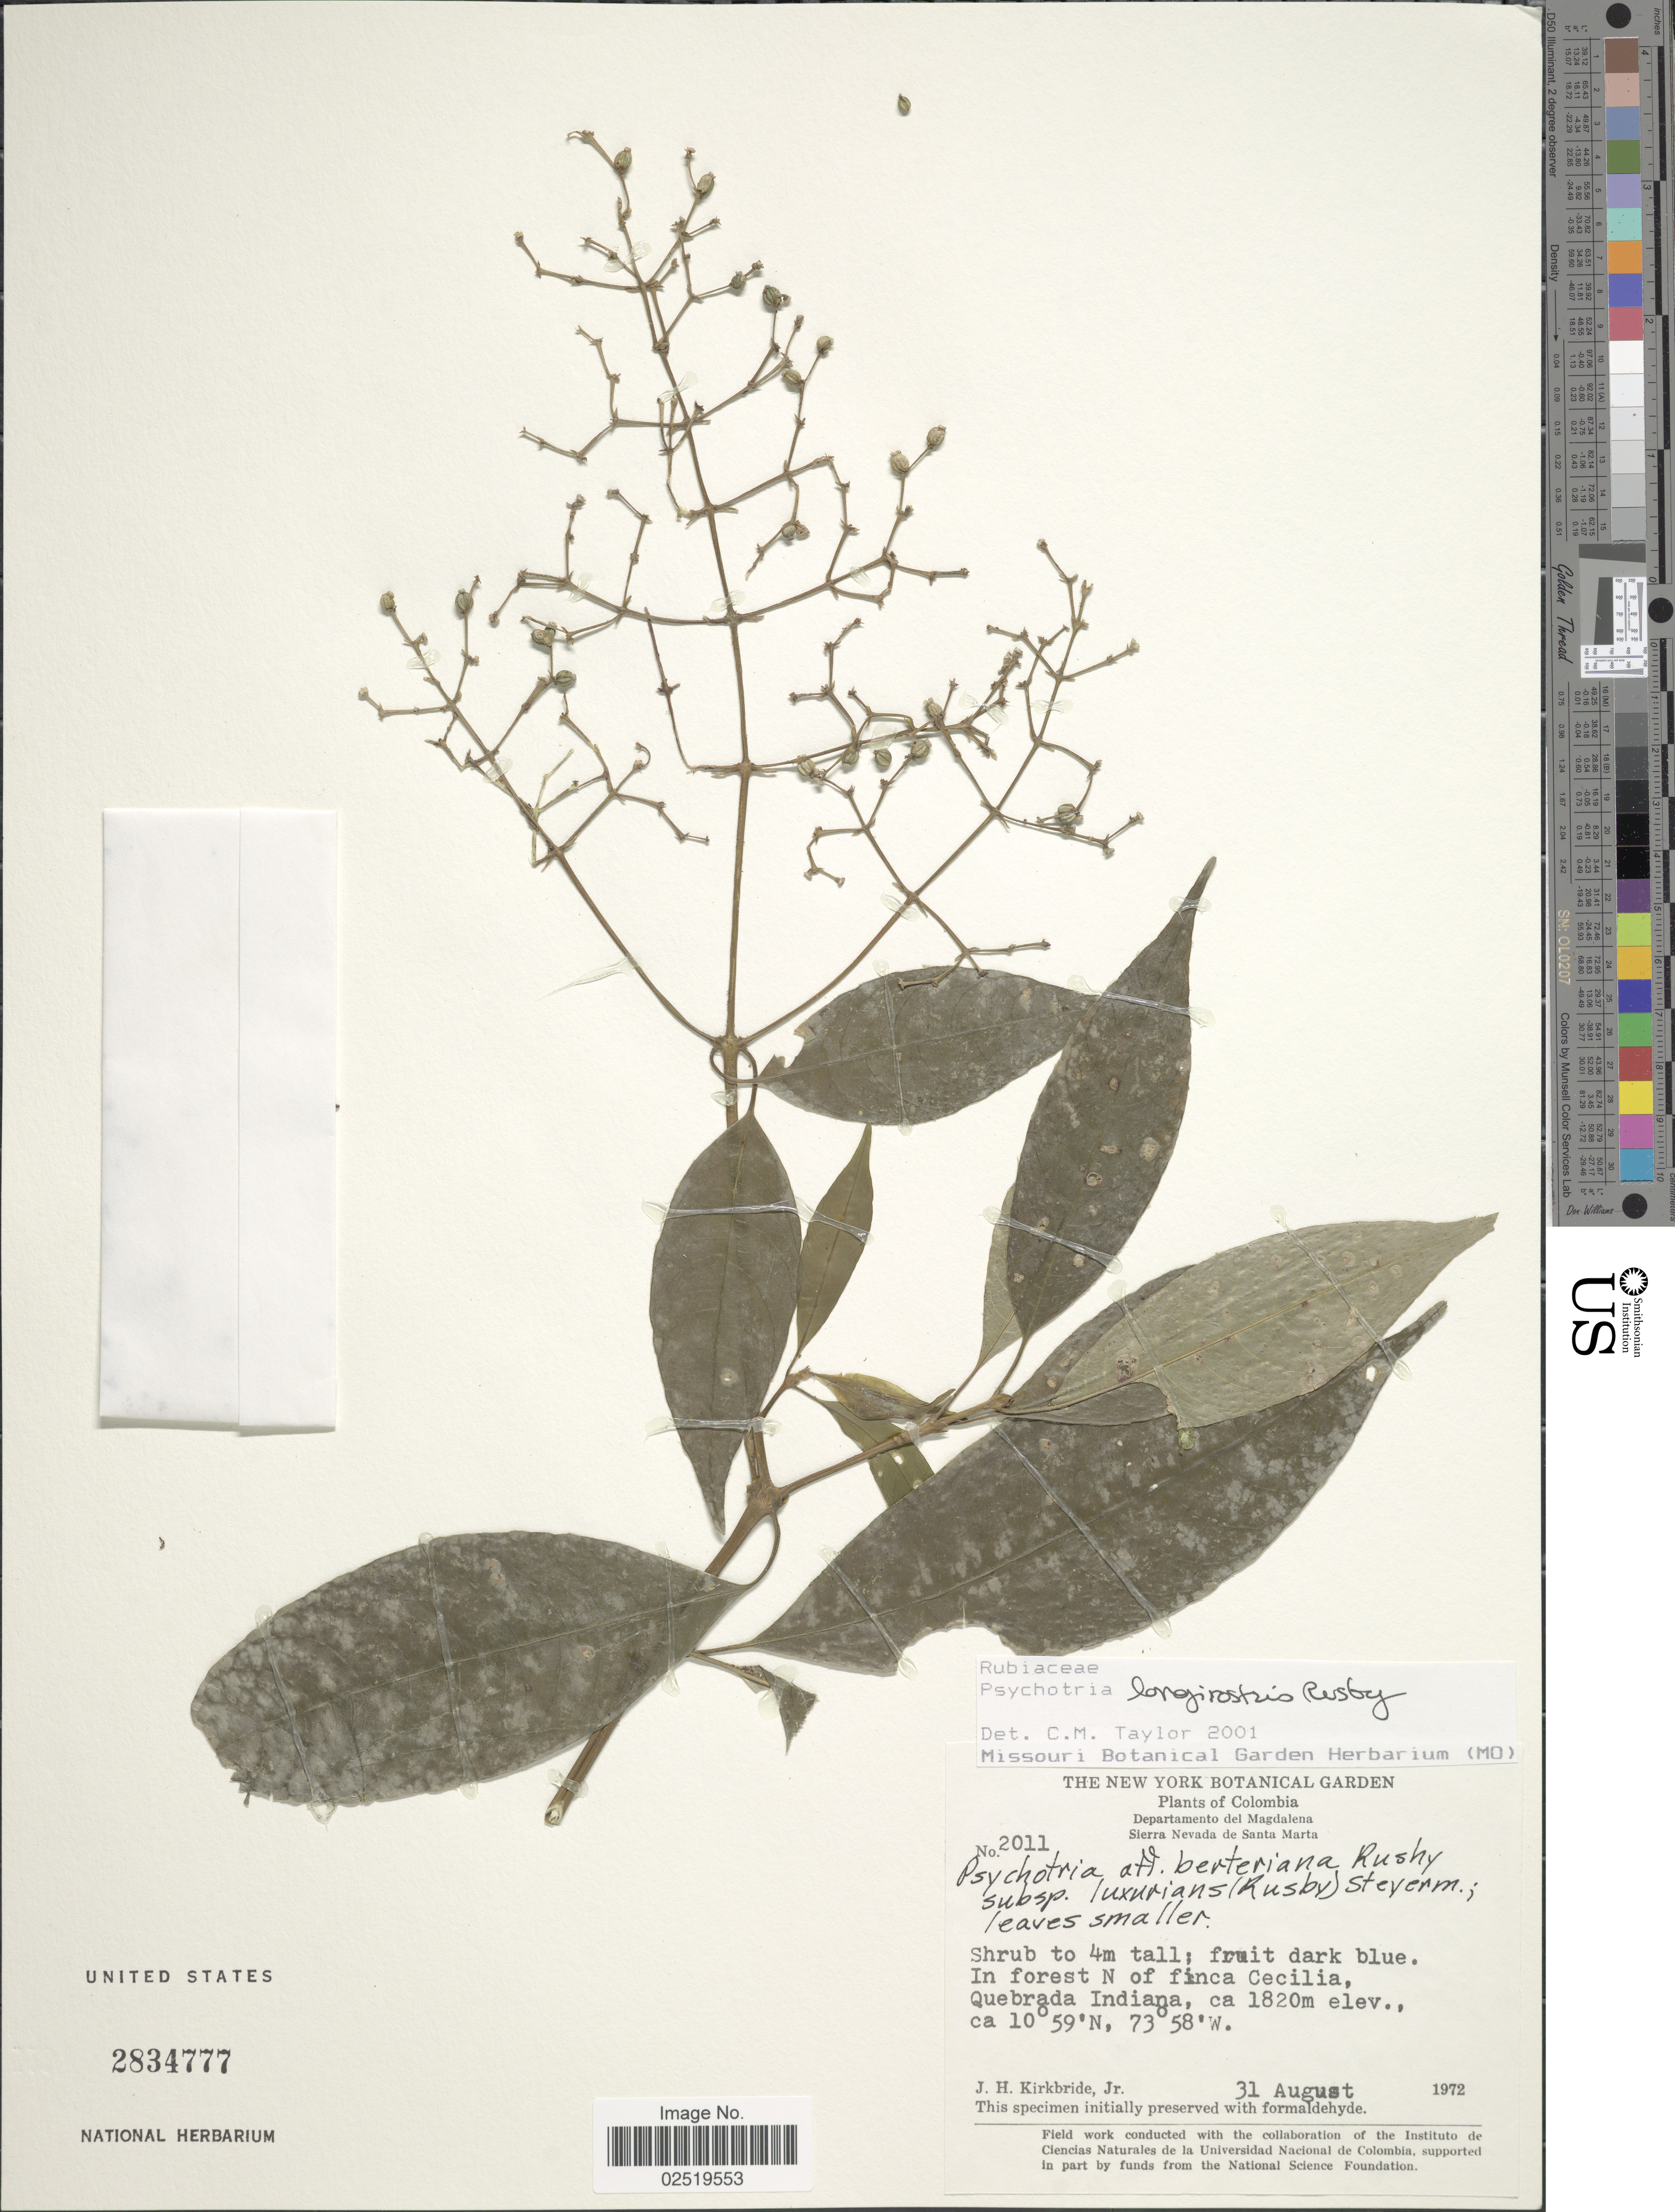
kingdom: Plantae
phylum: Tracheophyta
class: Magnoliopsida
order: Gentianales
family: Rubiaceae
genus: Psychotria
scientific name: Psychotria longirostris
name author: (Rusby) Standl.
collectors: J. H. Kirkbride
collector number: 2011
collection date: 1972-08-31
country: Colombia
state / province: Magdalena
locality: Sierra Nevada de Santa Marta, in forest N of finca Cecilia, Quebrada Indiana.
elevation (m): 1820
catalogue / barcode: US 2834777